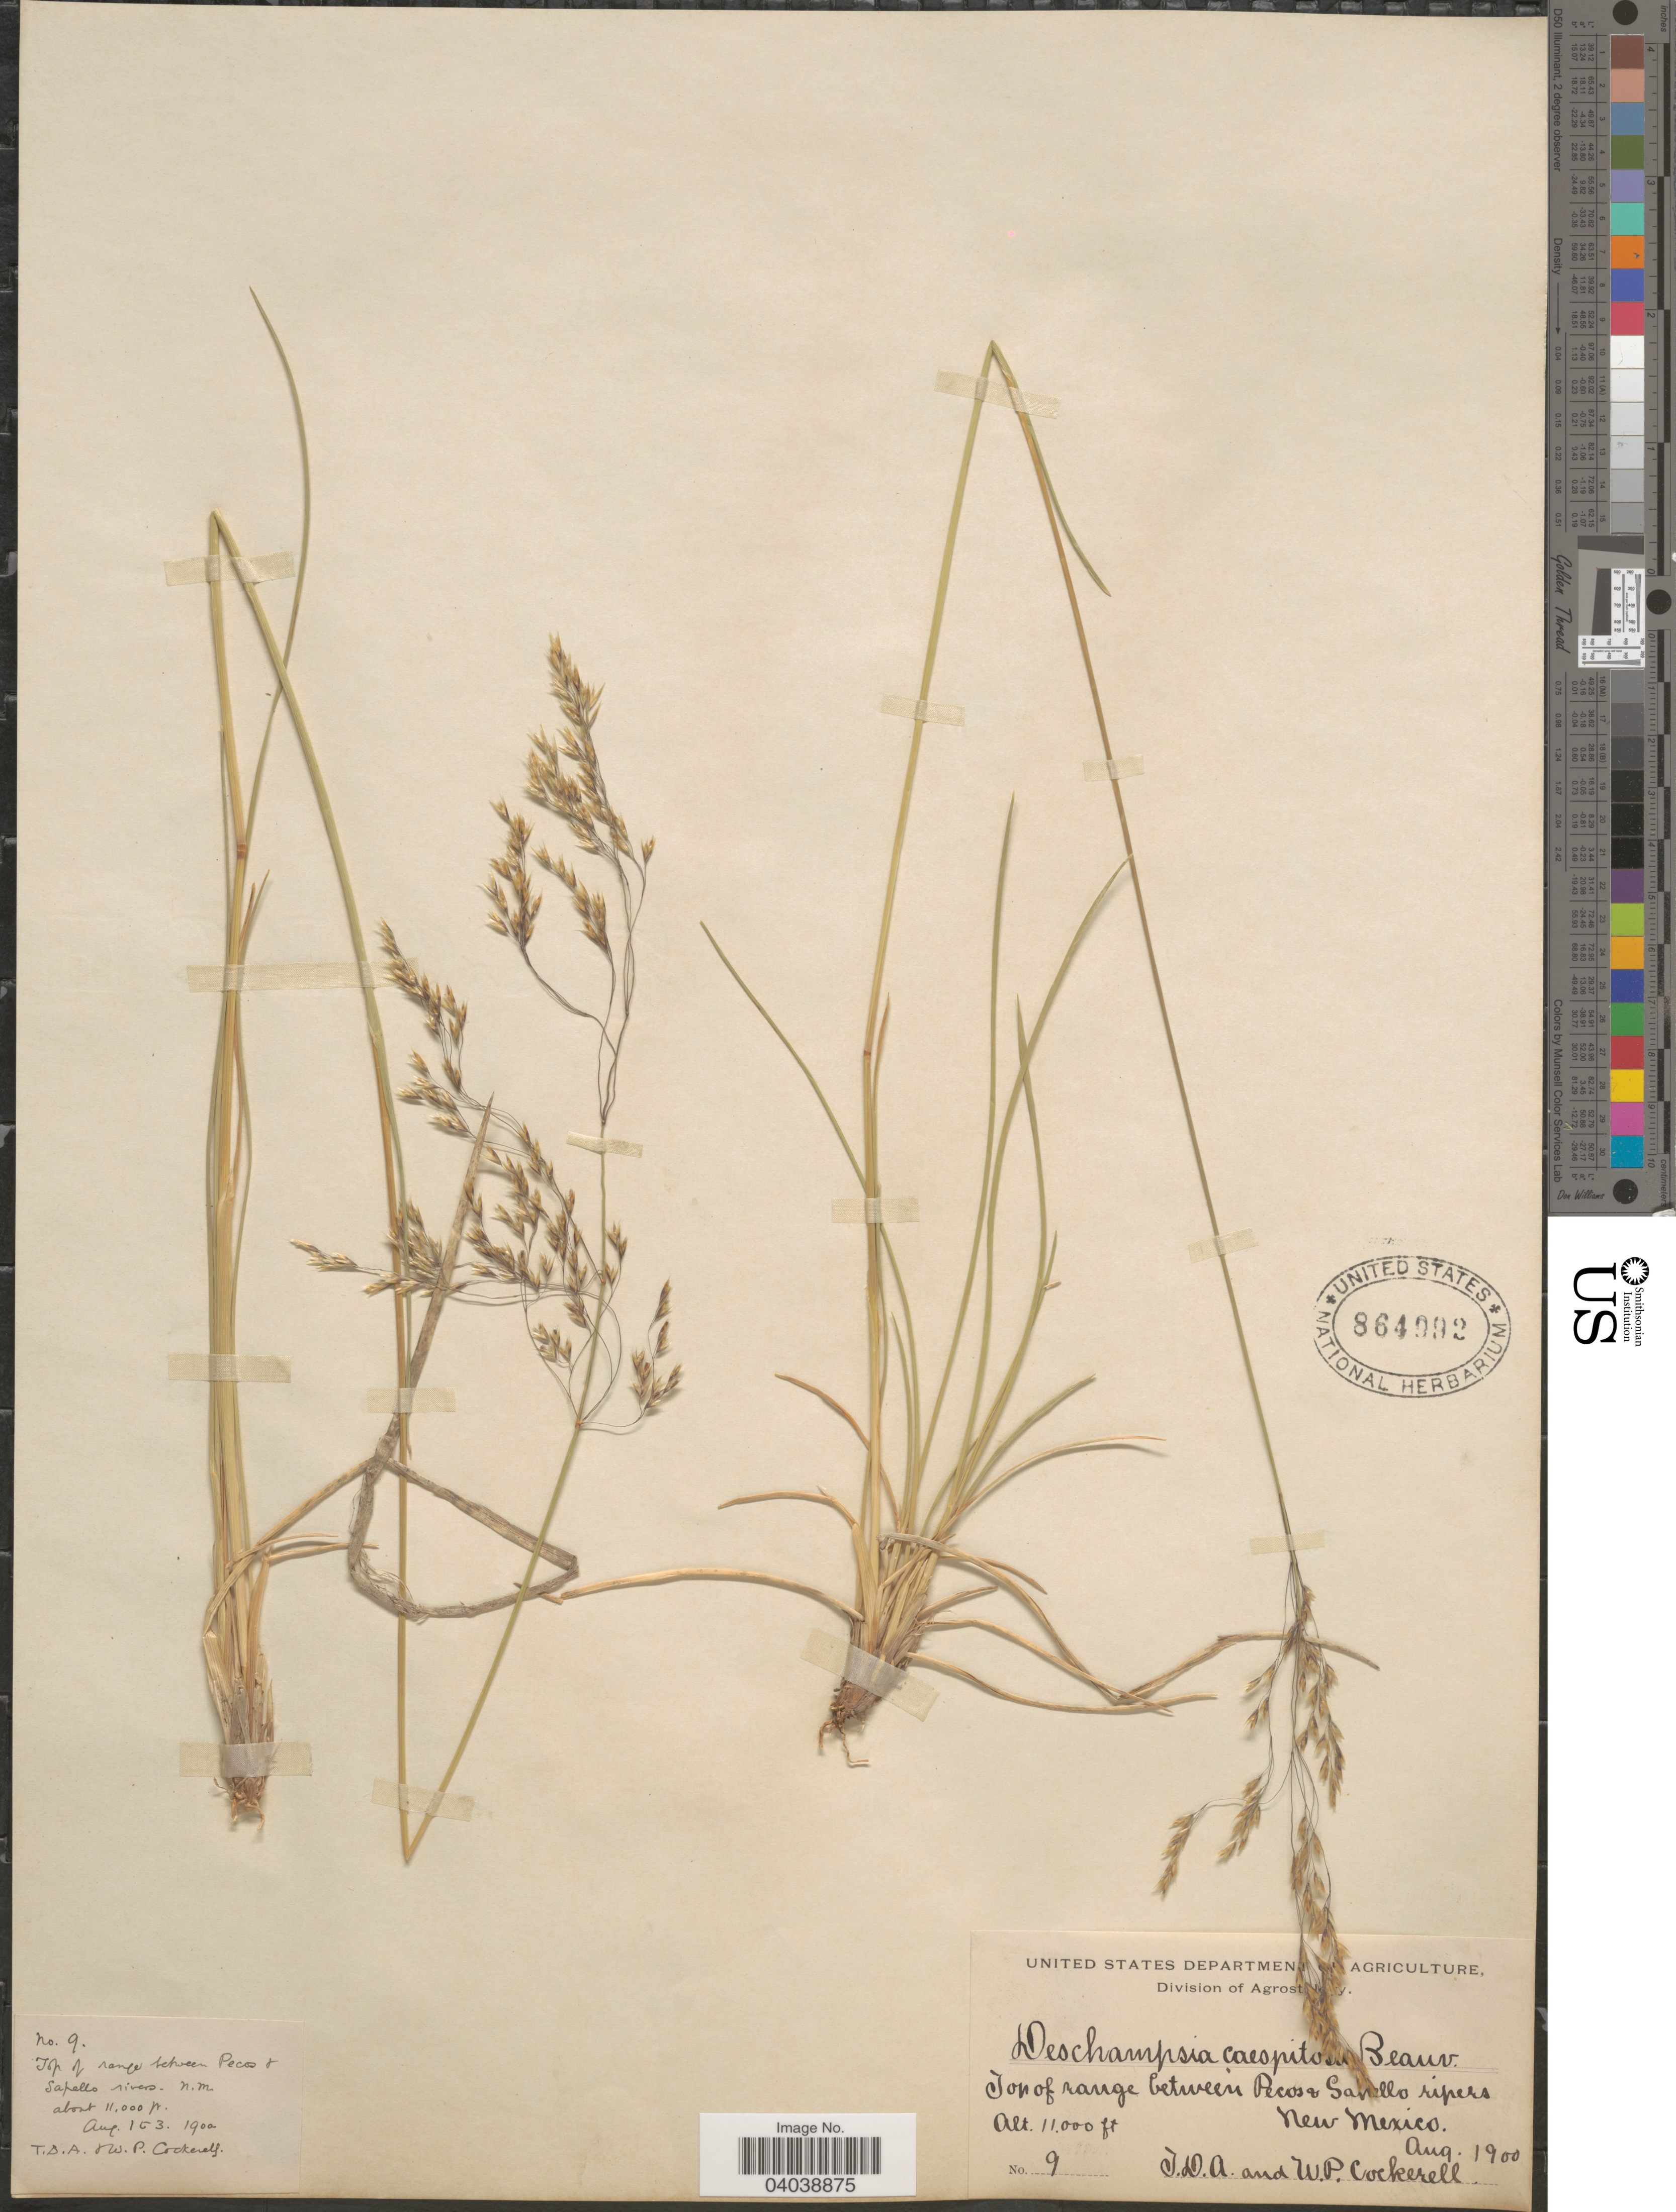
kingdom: Plantae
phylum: Tracheophyta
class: Liliopsida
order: Poales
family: Poaceae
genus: Deschampsia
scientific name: Deschampsia cespitosa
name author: (L.) P. Beauv.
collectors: T. Cockerell & W. Cockerell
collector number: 9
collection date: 1900-08-01/1900-08-03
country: United States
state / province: New Mexico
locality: Top of range between Pecos & Sapello rivers.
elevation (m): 3353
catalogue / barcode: US 864992